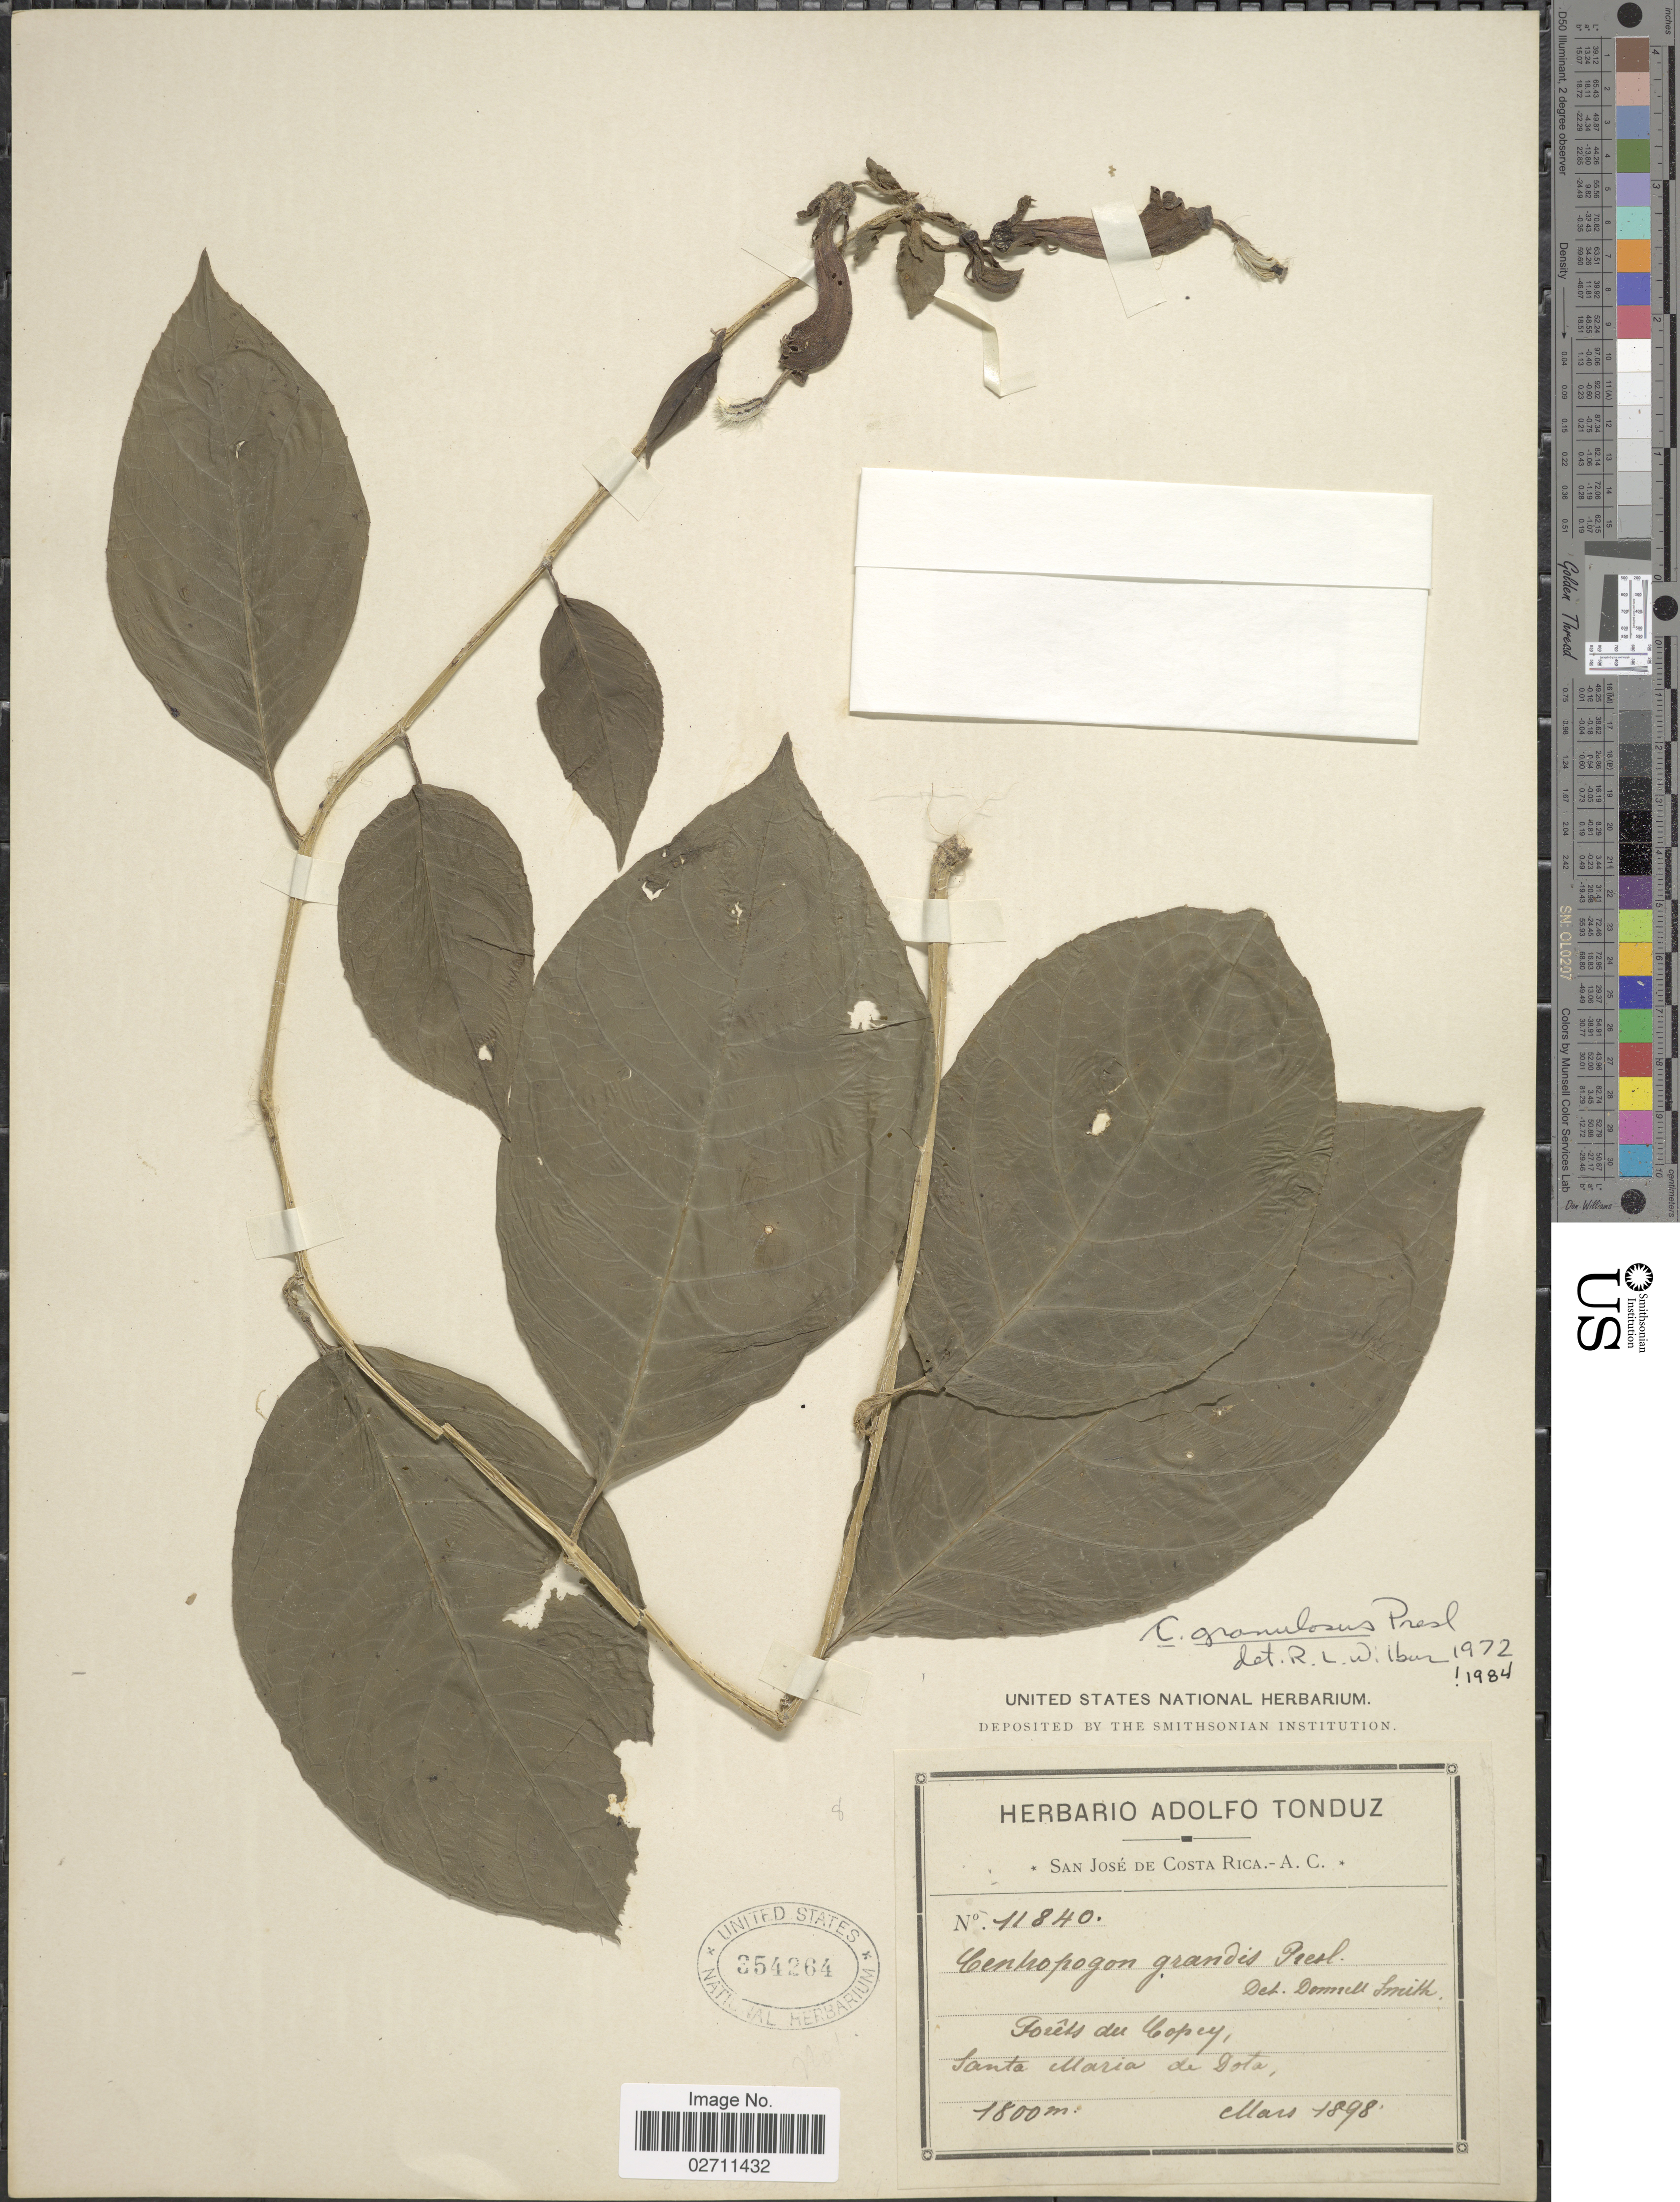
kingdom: Plantae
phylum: Tracheophyta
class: Magnoliopsida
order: Asterales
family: Campanulaceae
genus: Centropogon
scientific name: Centropogon granulosus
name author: C. Presl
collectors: ex Herb. Adolfo Tonduz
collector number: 11840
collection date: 1898-03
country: Costa Rica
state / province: San José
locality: Forêts du Copey, Santa Maria de Dota.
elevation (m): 1800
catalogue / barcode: US 354264